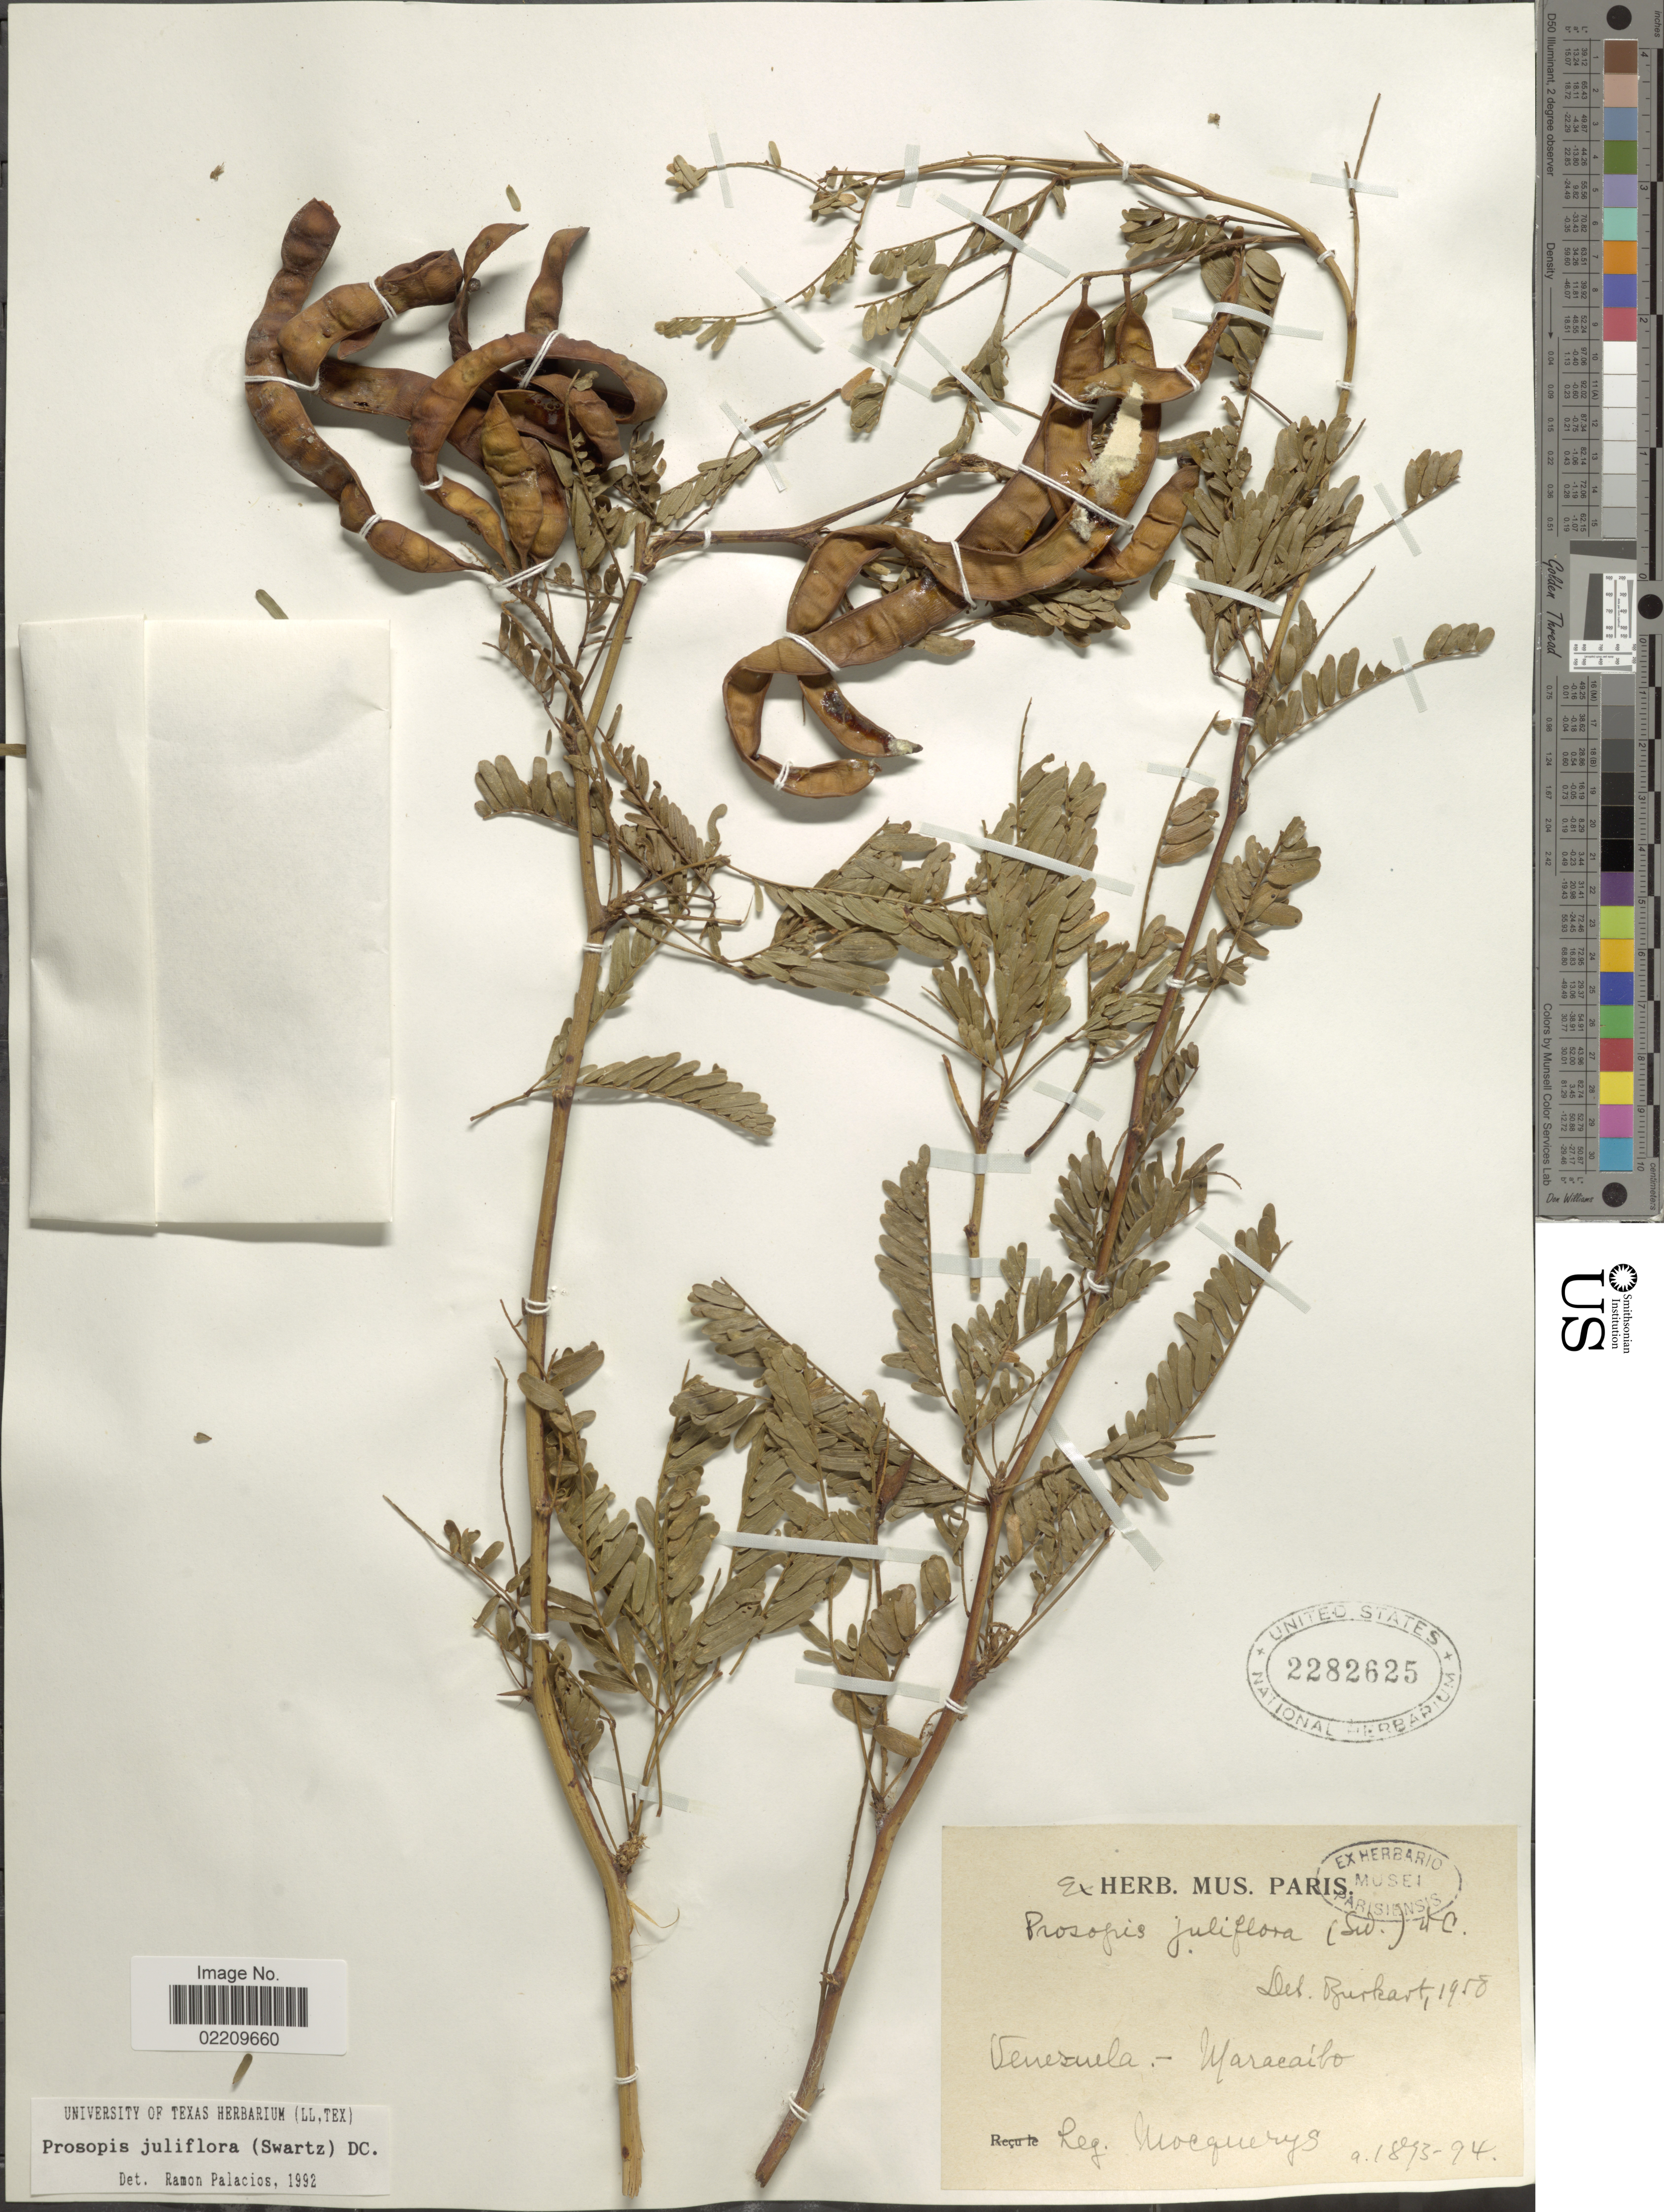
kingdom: Plantae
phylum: Tracheophyta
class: Magnoliopsida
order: Fabales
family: Fabaceae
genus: Neltuma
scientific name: Neltuma juliflora var. juliflora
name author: (Sw.) Raf.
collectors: A. Mocquerys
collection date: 1893/1894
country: Venezuela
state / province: Zulia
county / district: Maracaibo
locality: Maracaibo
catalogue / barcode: US 2282625